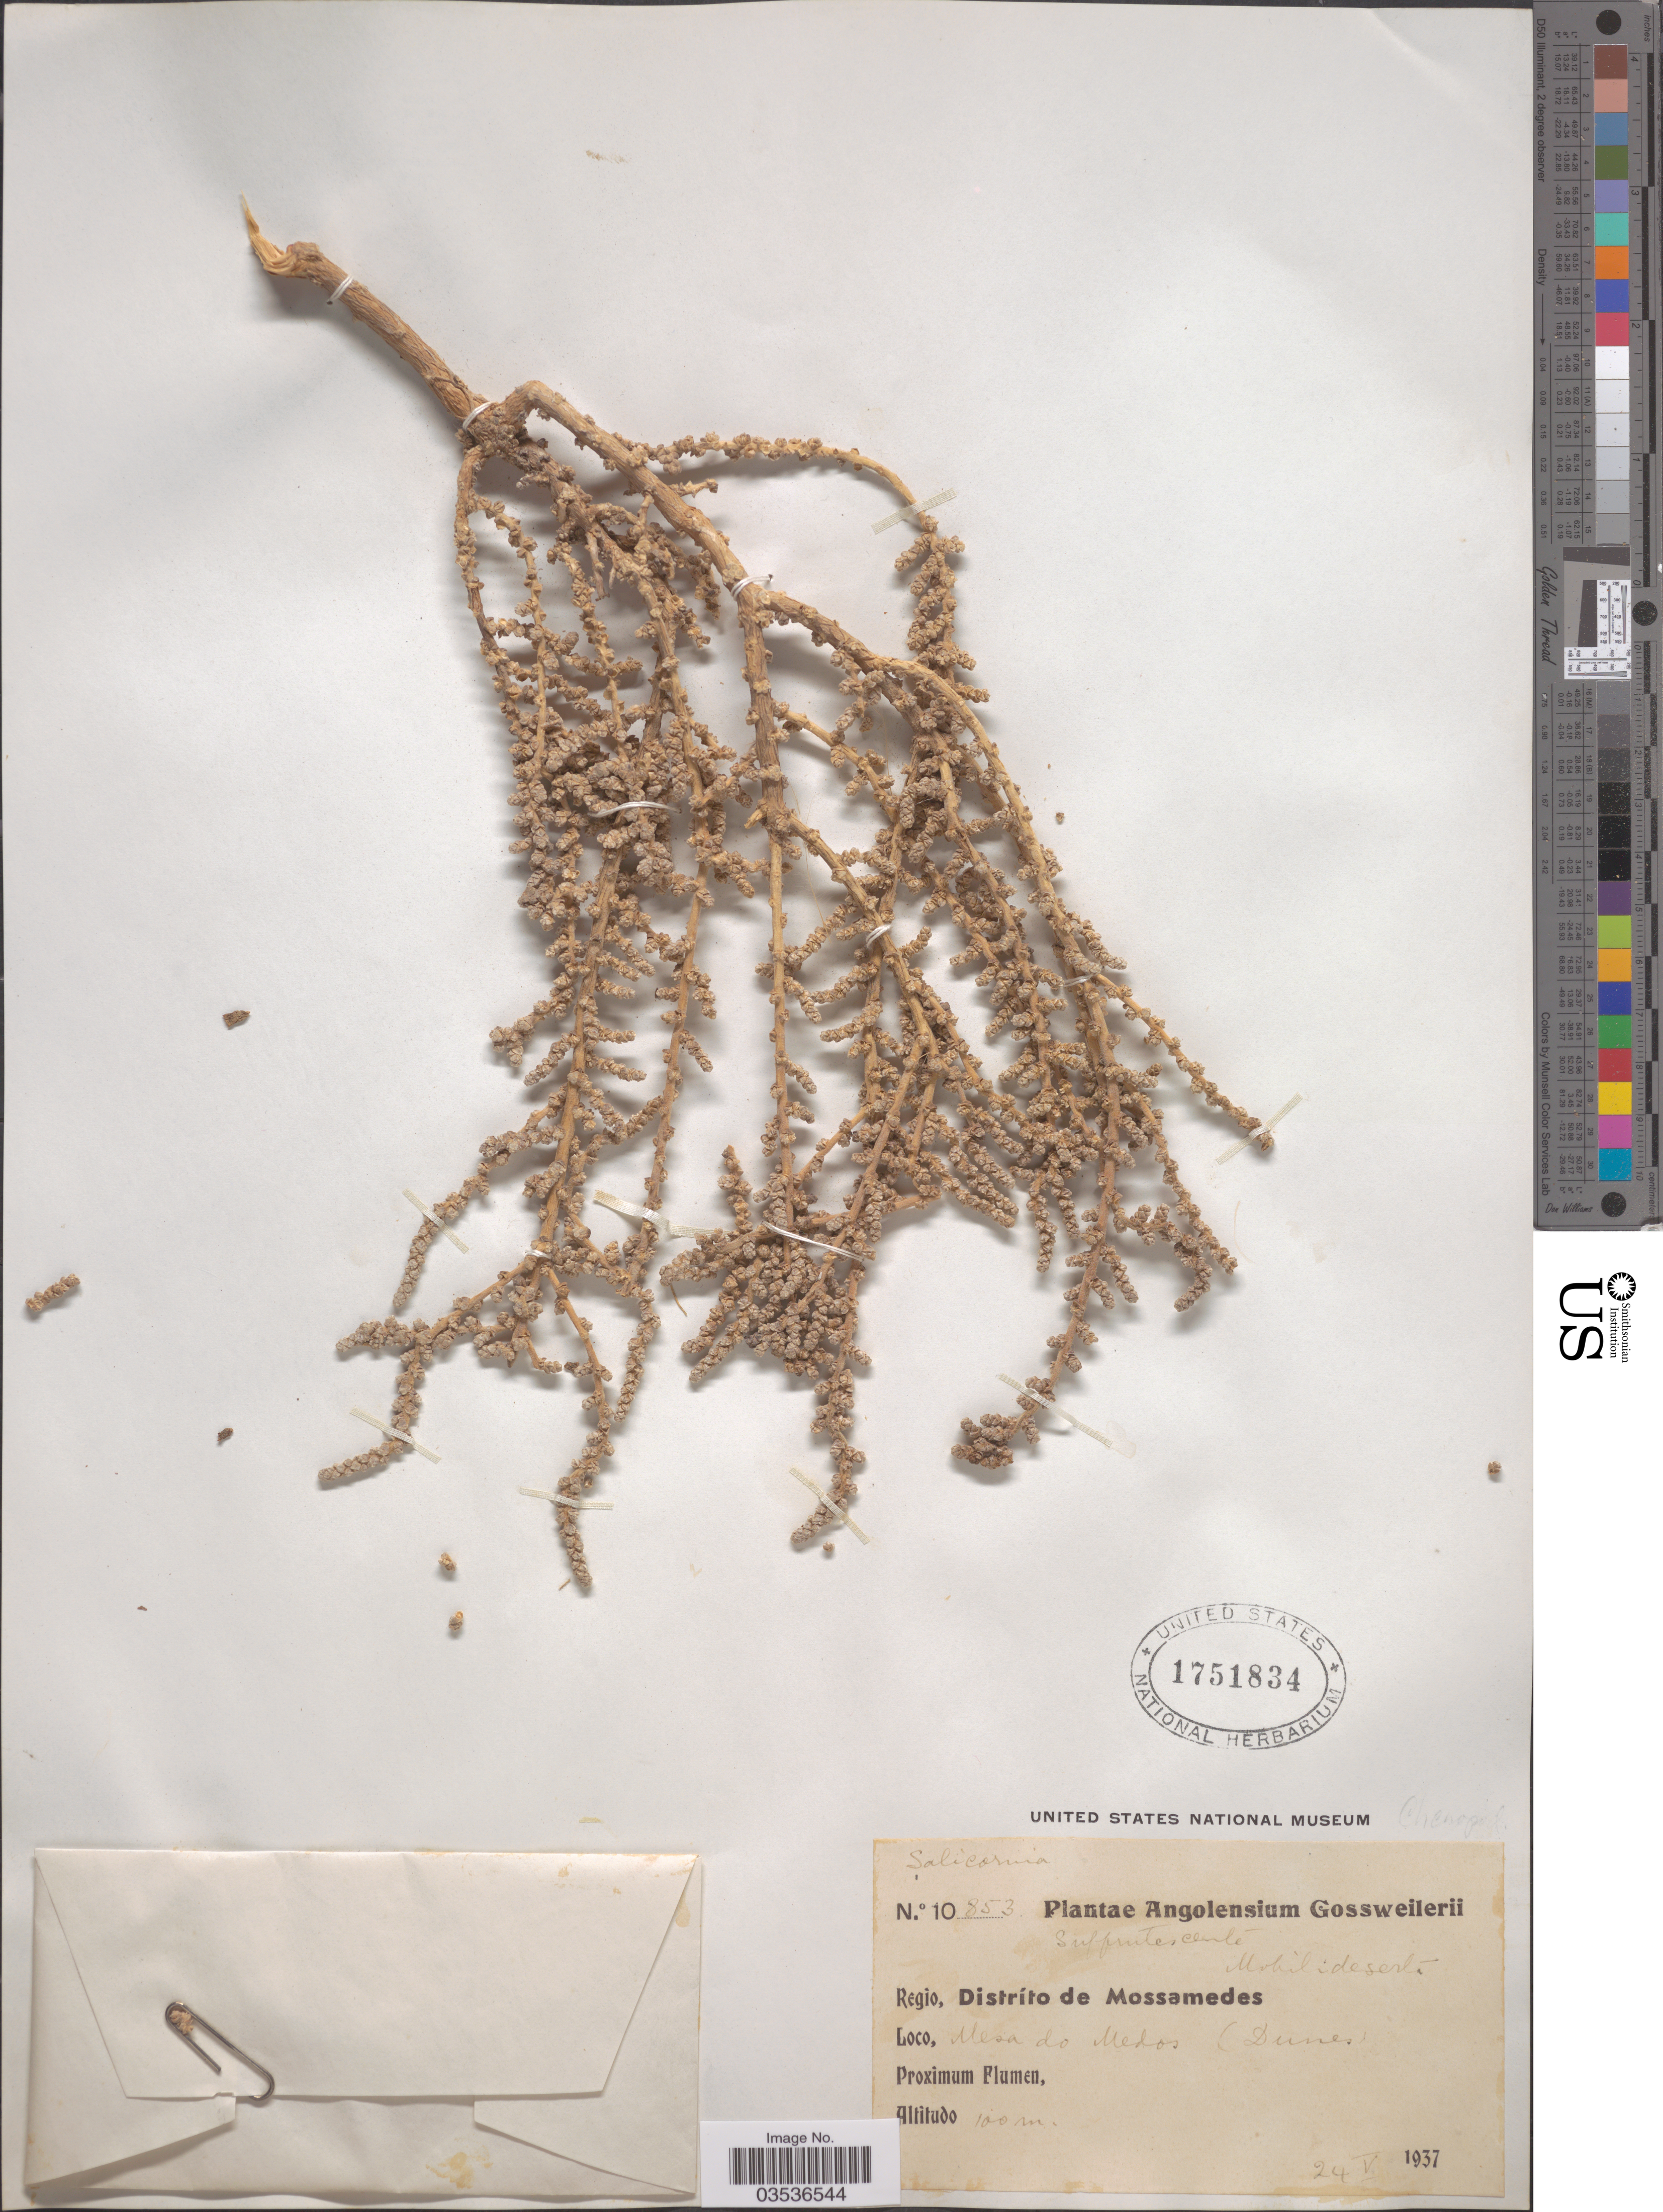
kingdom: Plantae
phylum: Tracheophyta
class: Magnoliopsida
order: Caryophyllales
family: Amaranthaceae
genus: Salicornia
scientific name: Salicornia sp.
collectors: -. Gossweiler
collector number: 10853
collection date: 1937-05-24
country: Angola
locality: Angolensium. Regio, Distríto de Mossamedes. Mesa do Medos (Dunes).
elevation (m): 100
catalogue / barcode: US 1751834